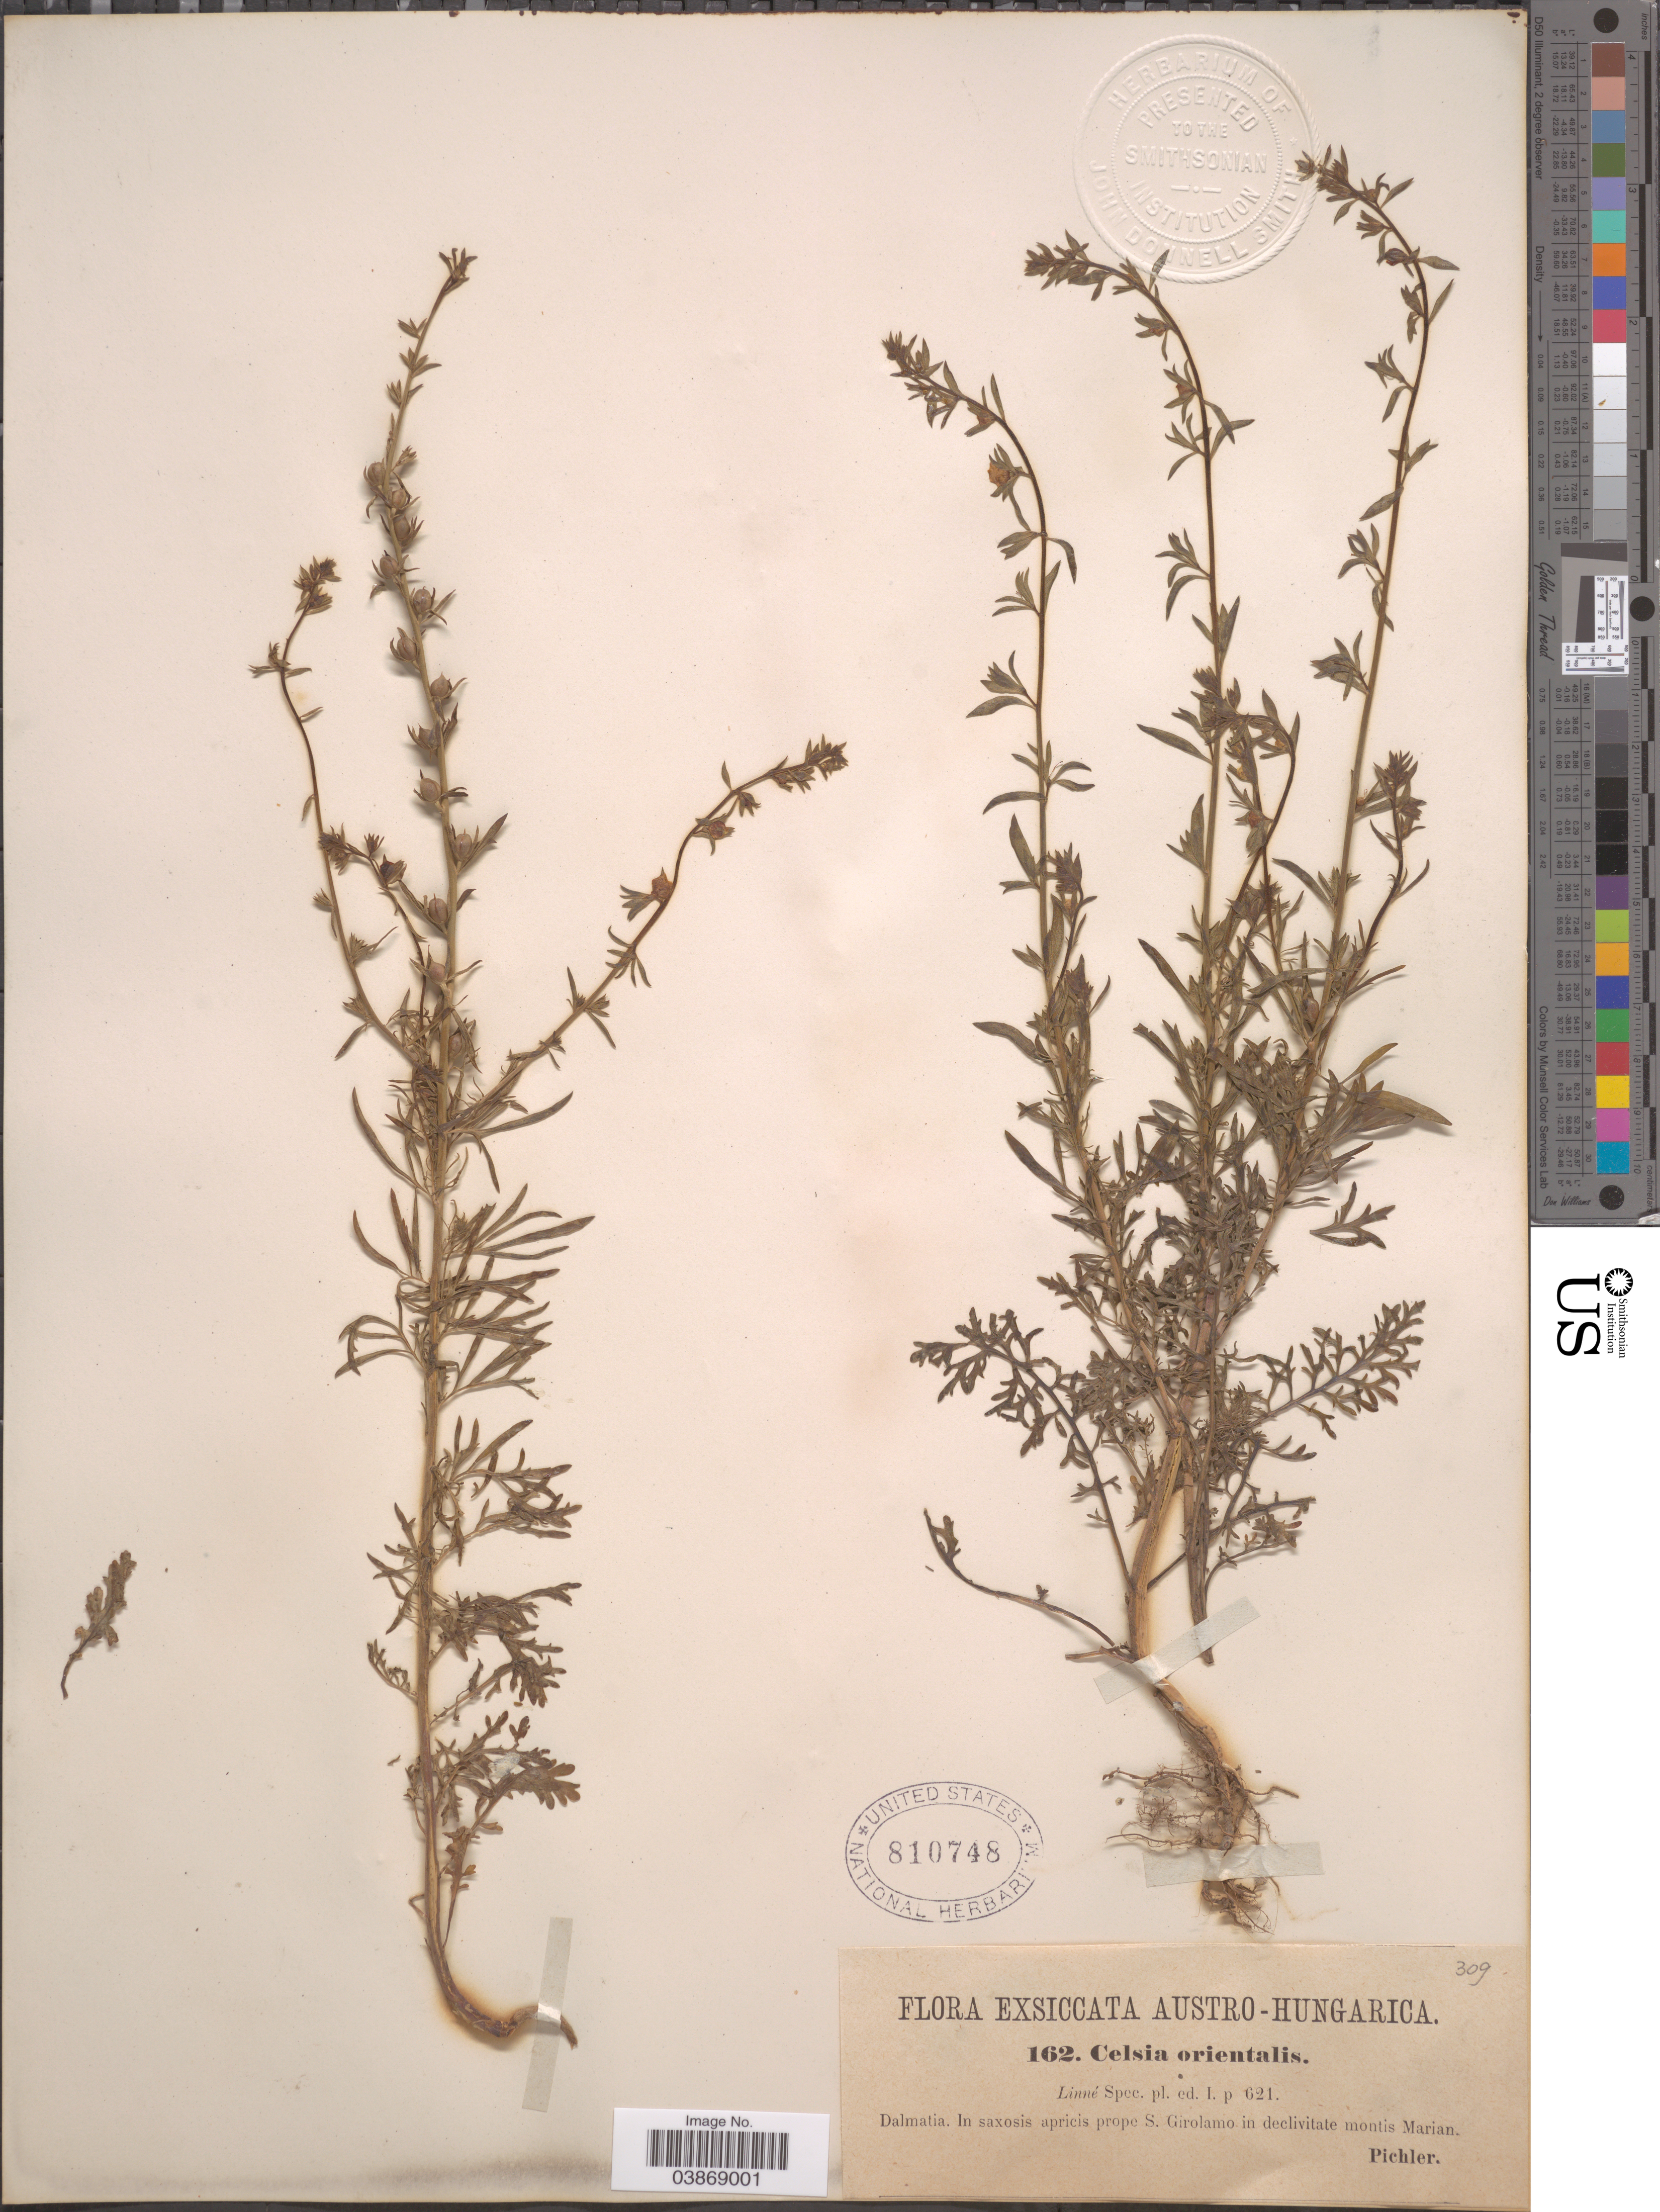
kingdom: Plantae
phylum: Tracheophyta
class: Magnoliopsida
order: Lamiales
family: Scrophulariaceae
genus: Celsia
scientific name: Celsia orientalis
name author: L.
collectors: Pichler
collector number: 162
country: Croatia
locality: Austro-Hungarica. Dalmatia. In saxosis apricis prope S. Girolamo in declivitate montis Marian.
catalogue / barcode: US 810748